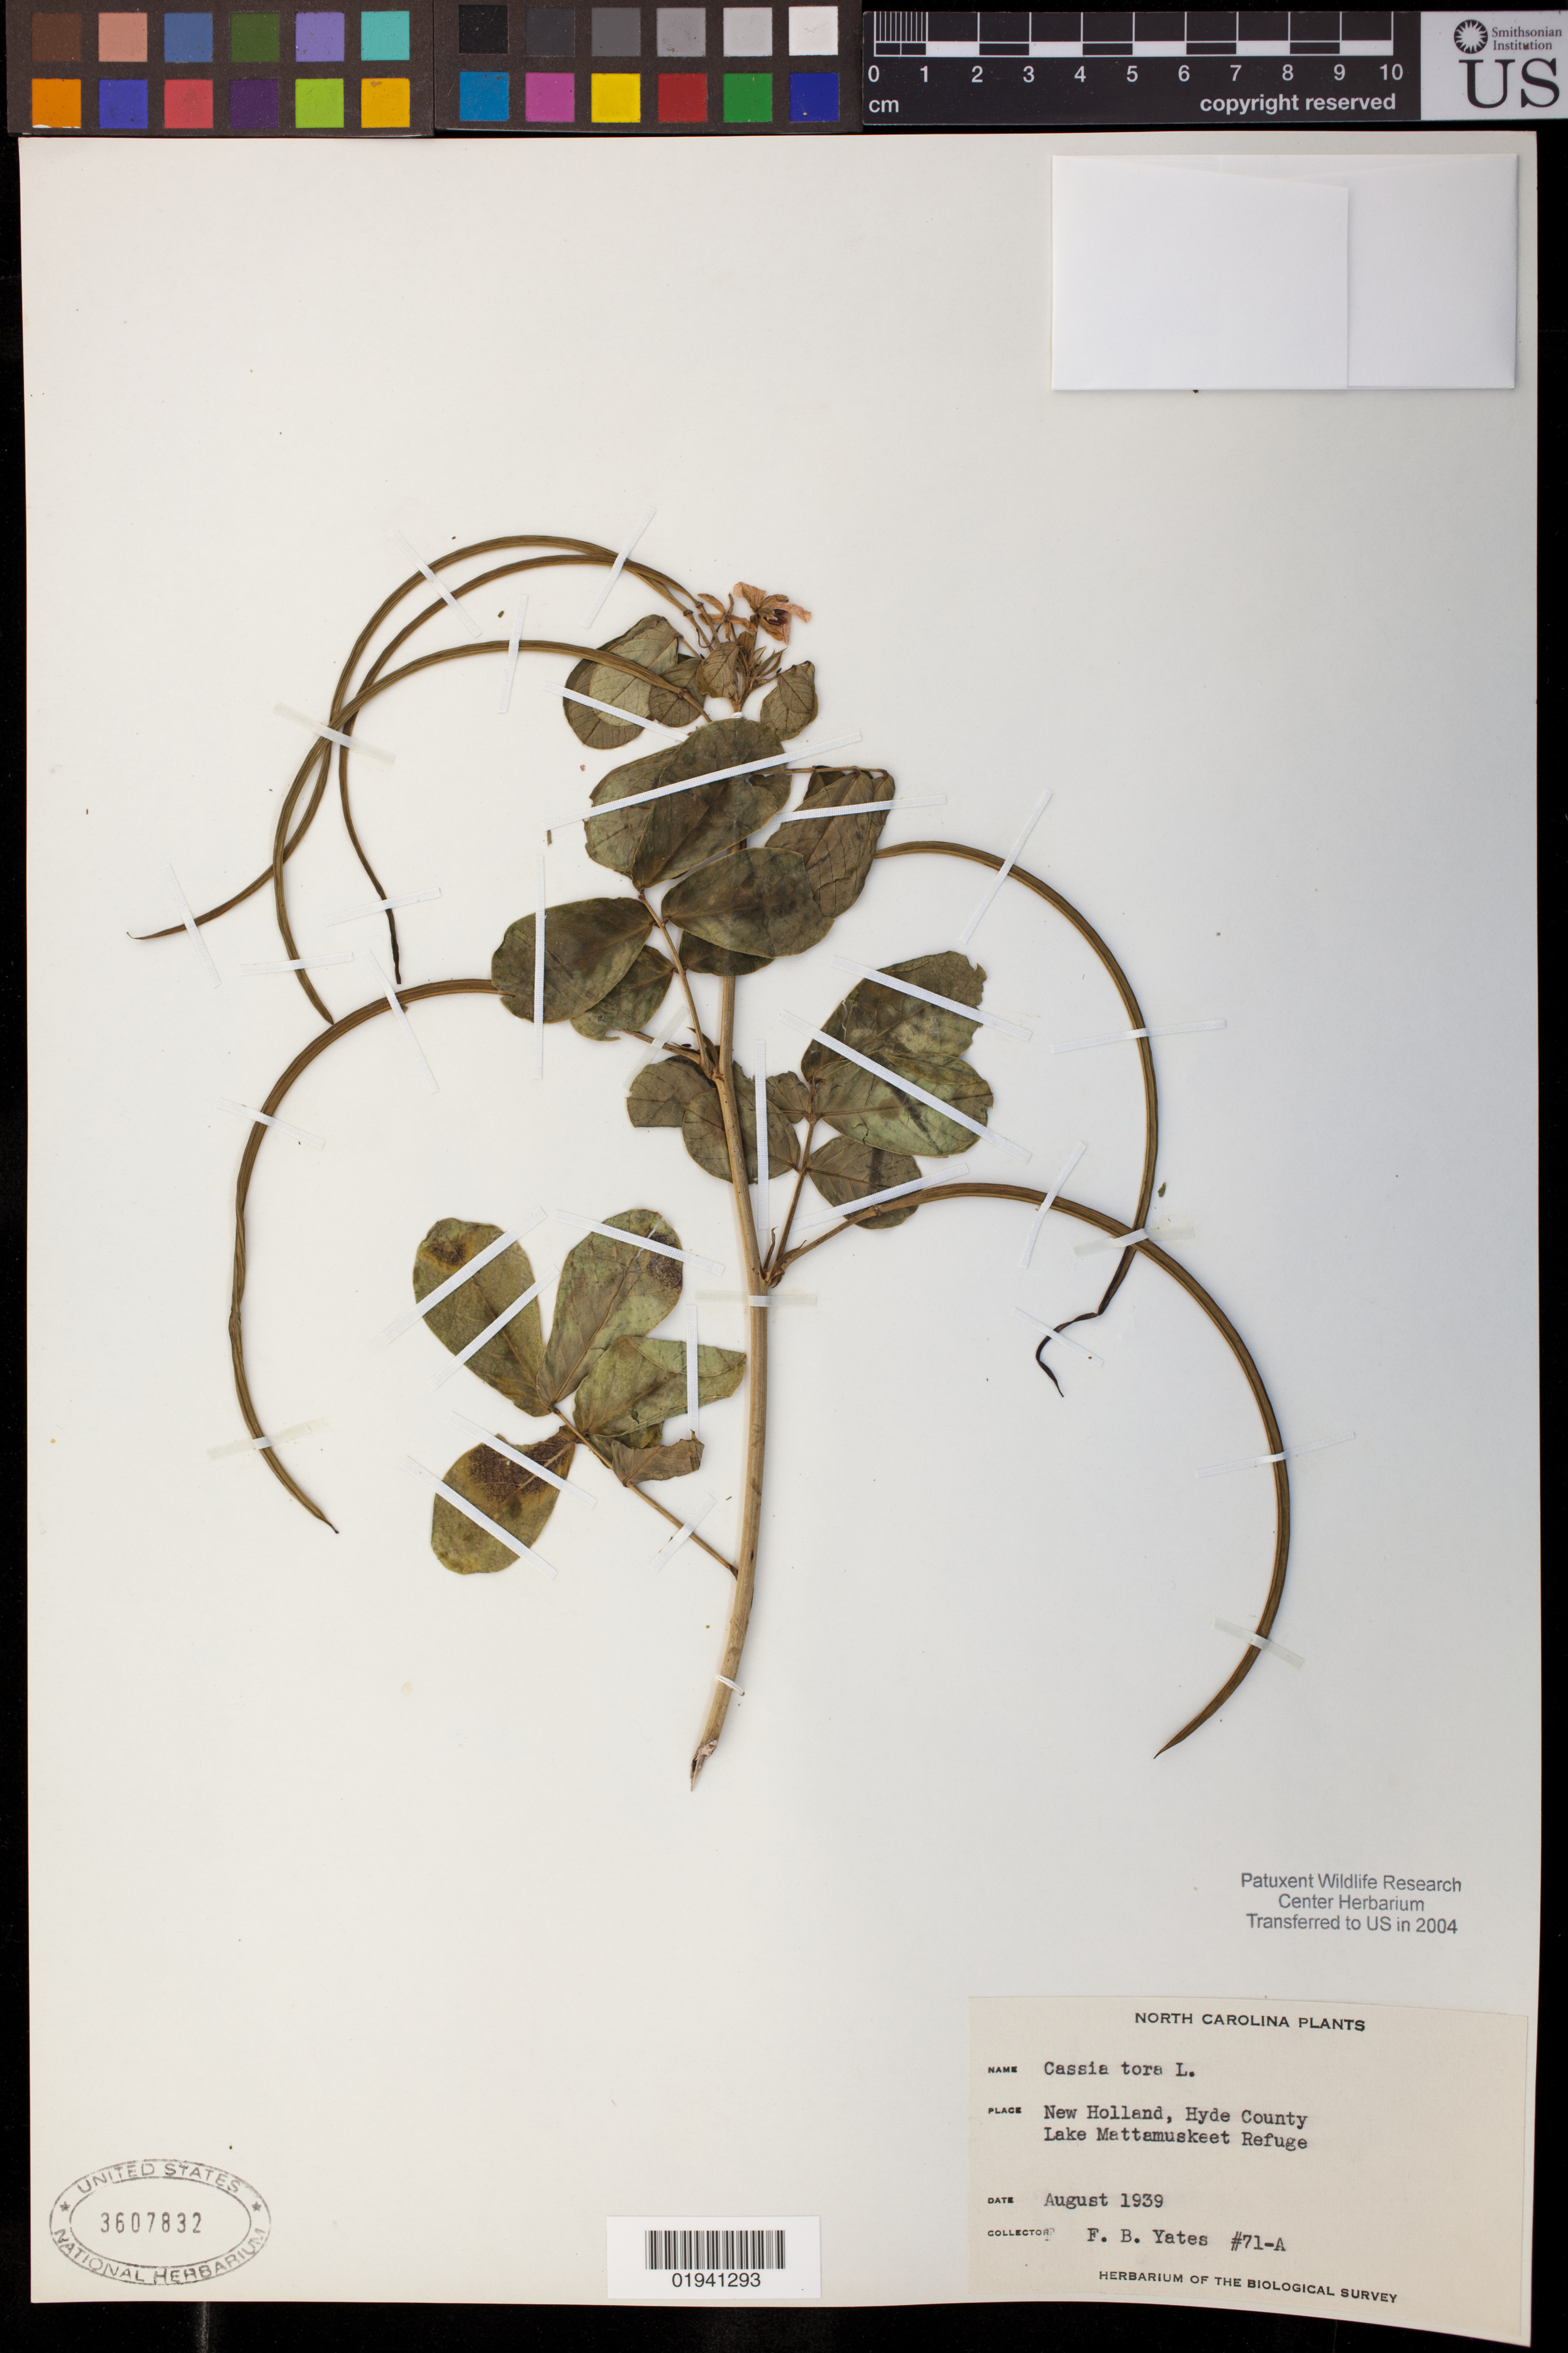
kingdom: Plantae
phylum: Tracheophyta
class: Magnoliopsida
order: Fabales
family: Fabaceae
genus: Senna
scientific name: Senna obtusifolia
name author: (L.) H.S. Irwin & Barneby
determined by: Strong, Mark T., (BOT), Smithsonian Institution - National Museum of Natural History (UNITED STATES)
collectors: F. B. Yates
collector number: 71-A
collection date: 1939-08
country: United States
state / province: North Carolina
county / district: Hyde County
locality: New Holland, Lake Mattamuskeet Refuge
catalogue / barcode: US 3607832